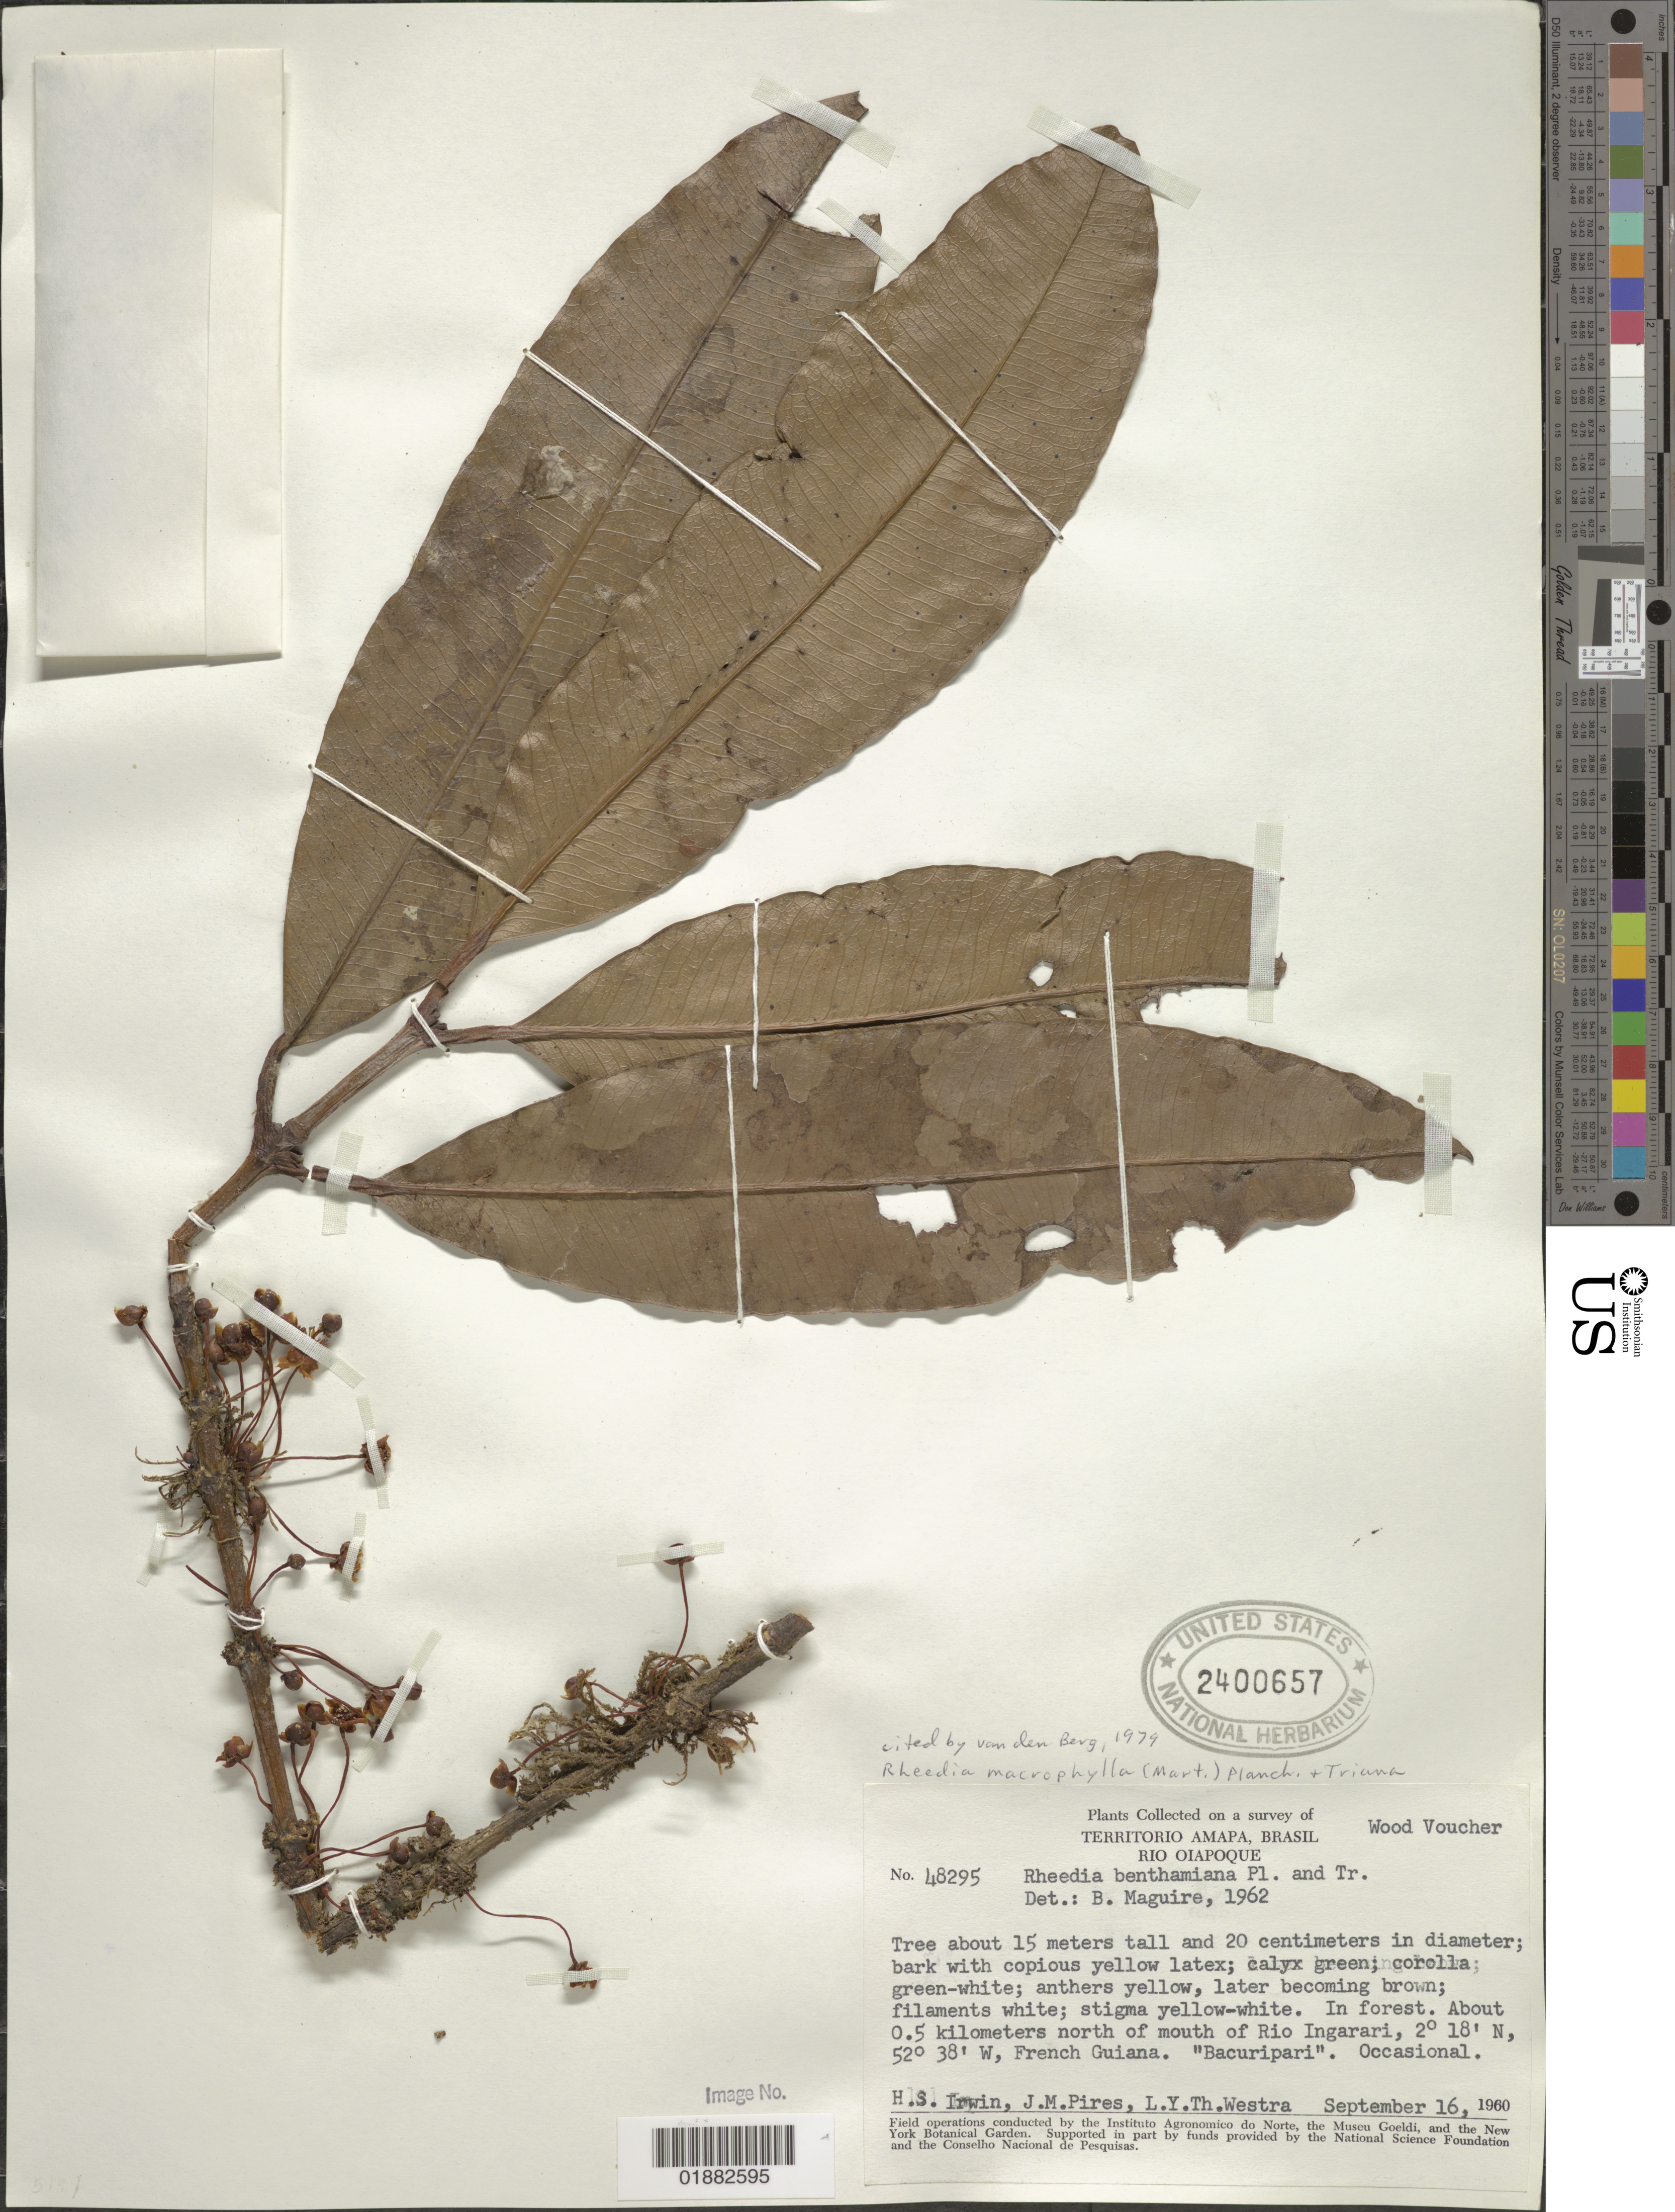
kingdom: Plantae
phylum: Tracheophyta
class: Magnoliopsida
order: Malpighiales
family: Clusiaceae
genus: Garcinia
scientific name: Garcinia macrophylla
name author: Mart.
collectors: H. Irwin, J. M. Pires & L. Y. T. Westra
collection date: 1960-09-16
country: French Guiana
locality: About 0.5 kilometers north of mouth of Rio Ingarari.